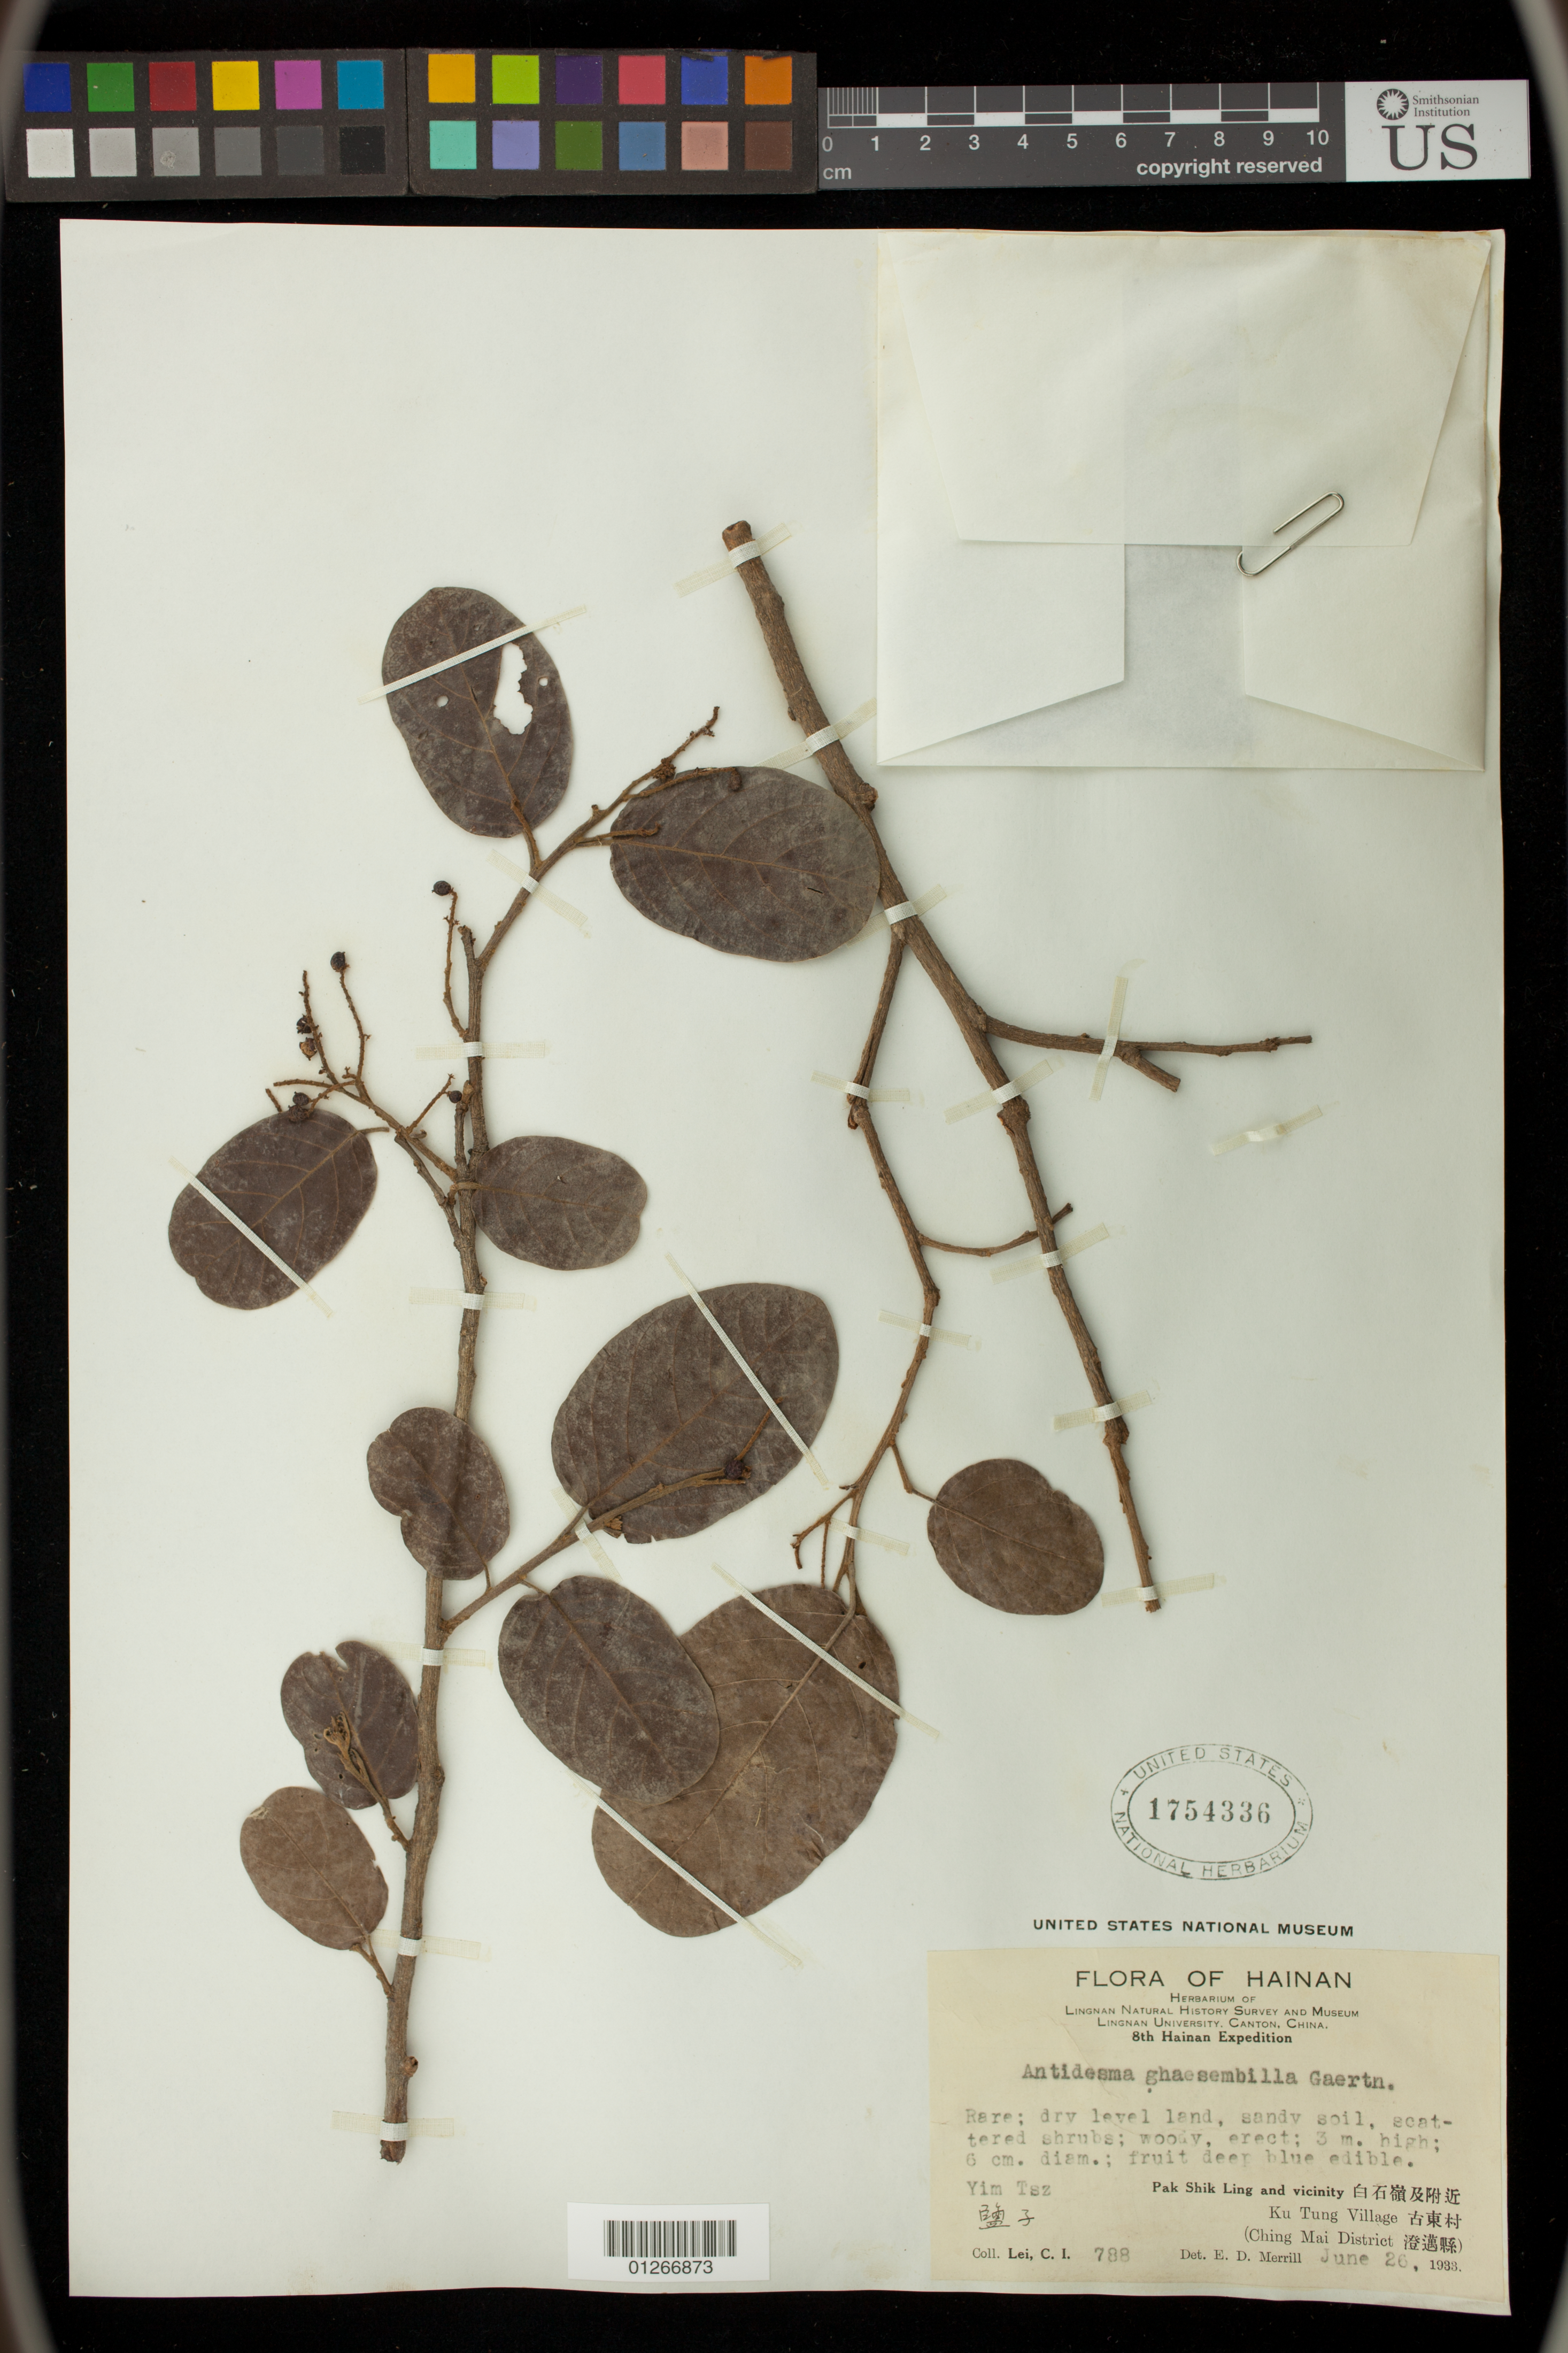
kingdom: Plantae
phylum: Tracheophyta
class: Magnoliopsida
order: Malpighiales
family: Phyllanthaceae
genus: Antidesma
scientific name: Antidesma ghaesembilla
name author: Gaertn.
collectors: C. I. Lei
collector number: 788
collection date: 1933-06-26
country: China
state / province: Hainan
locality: Pak Shik Ling and vicinity, Ku Tung Village, Ching Mai District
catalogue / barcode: US 1754336